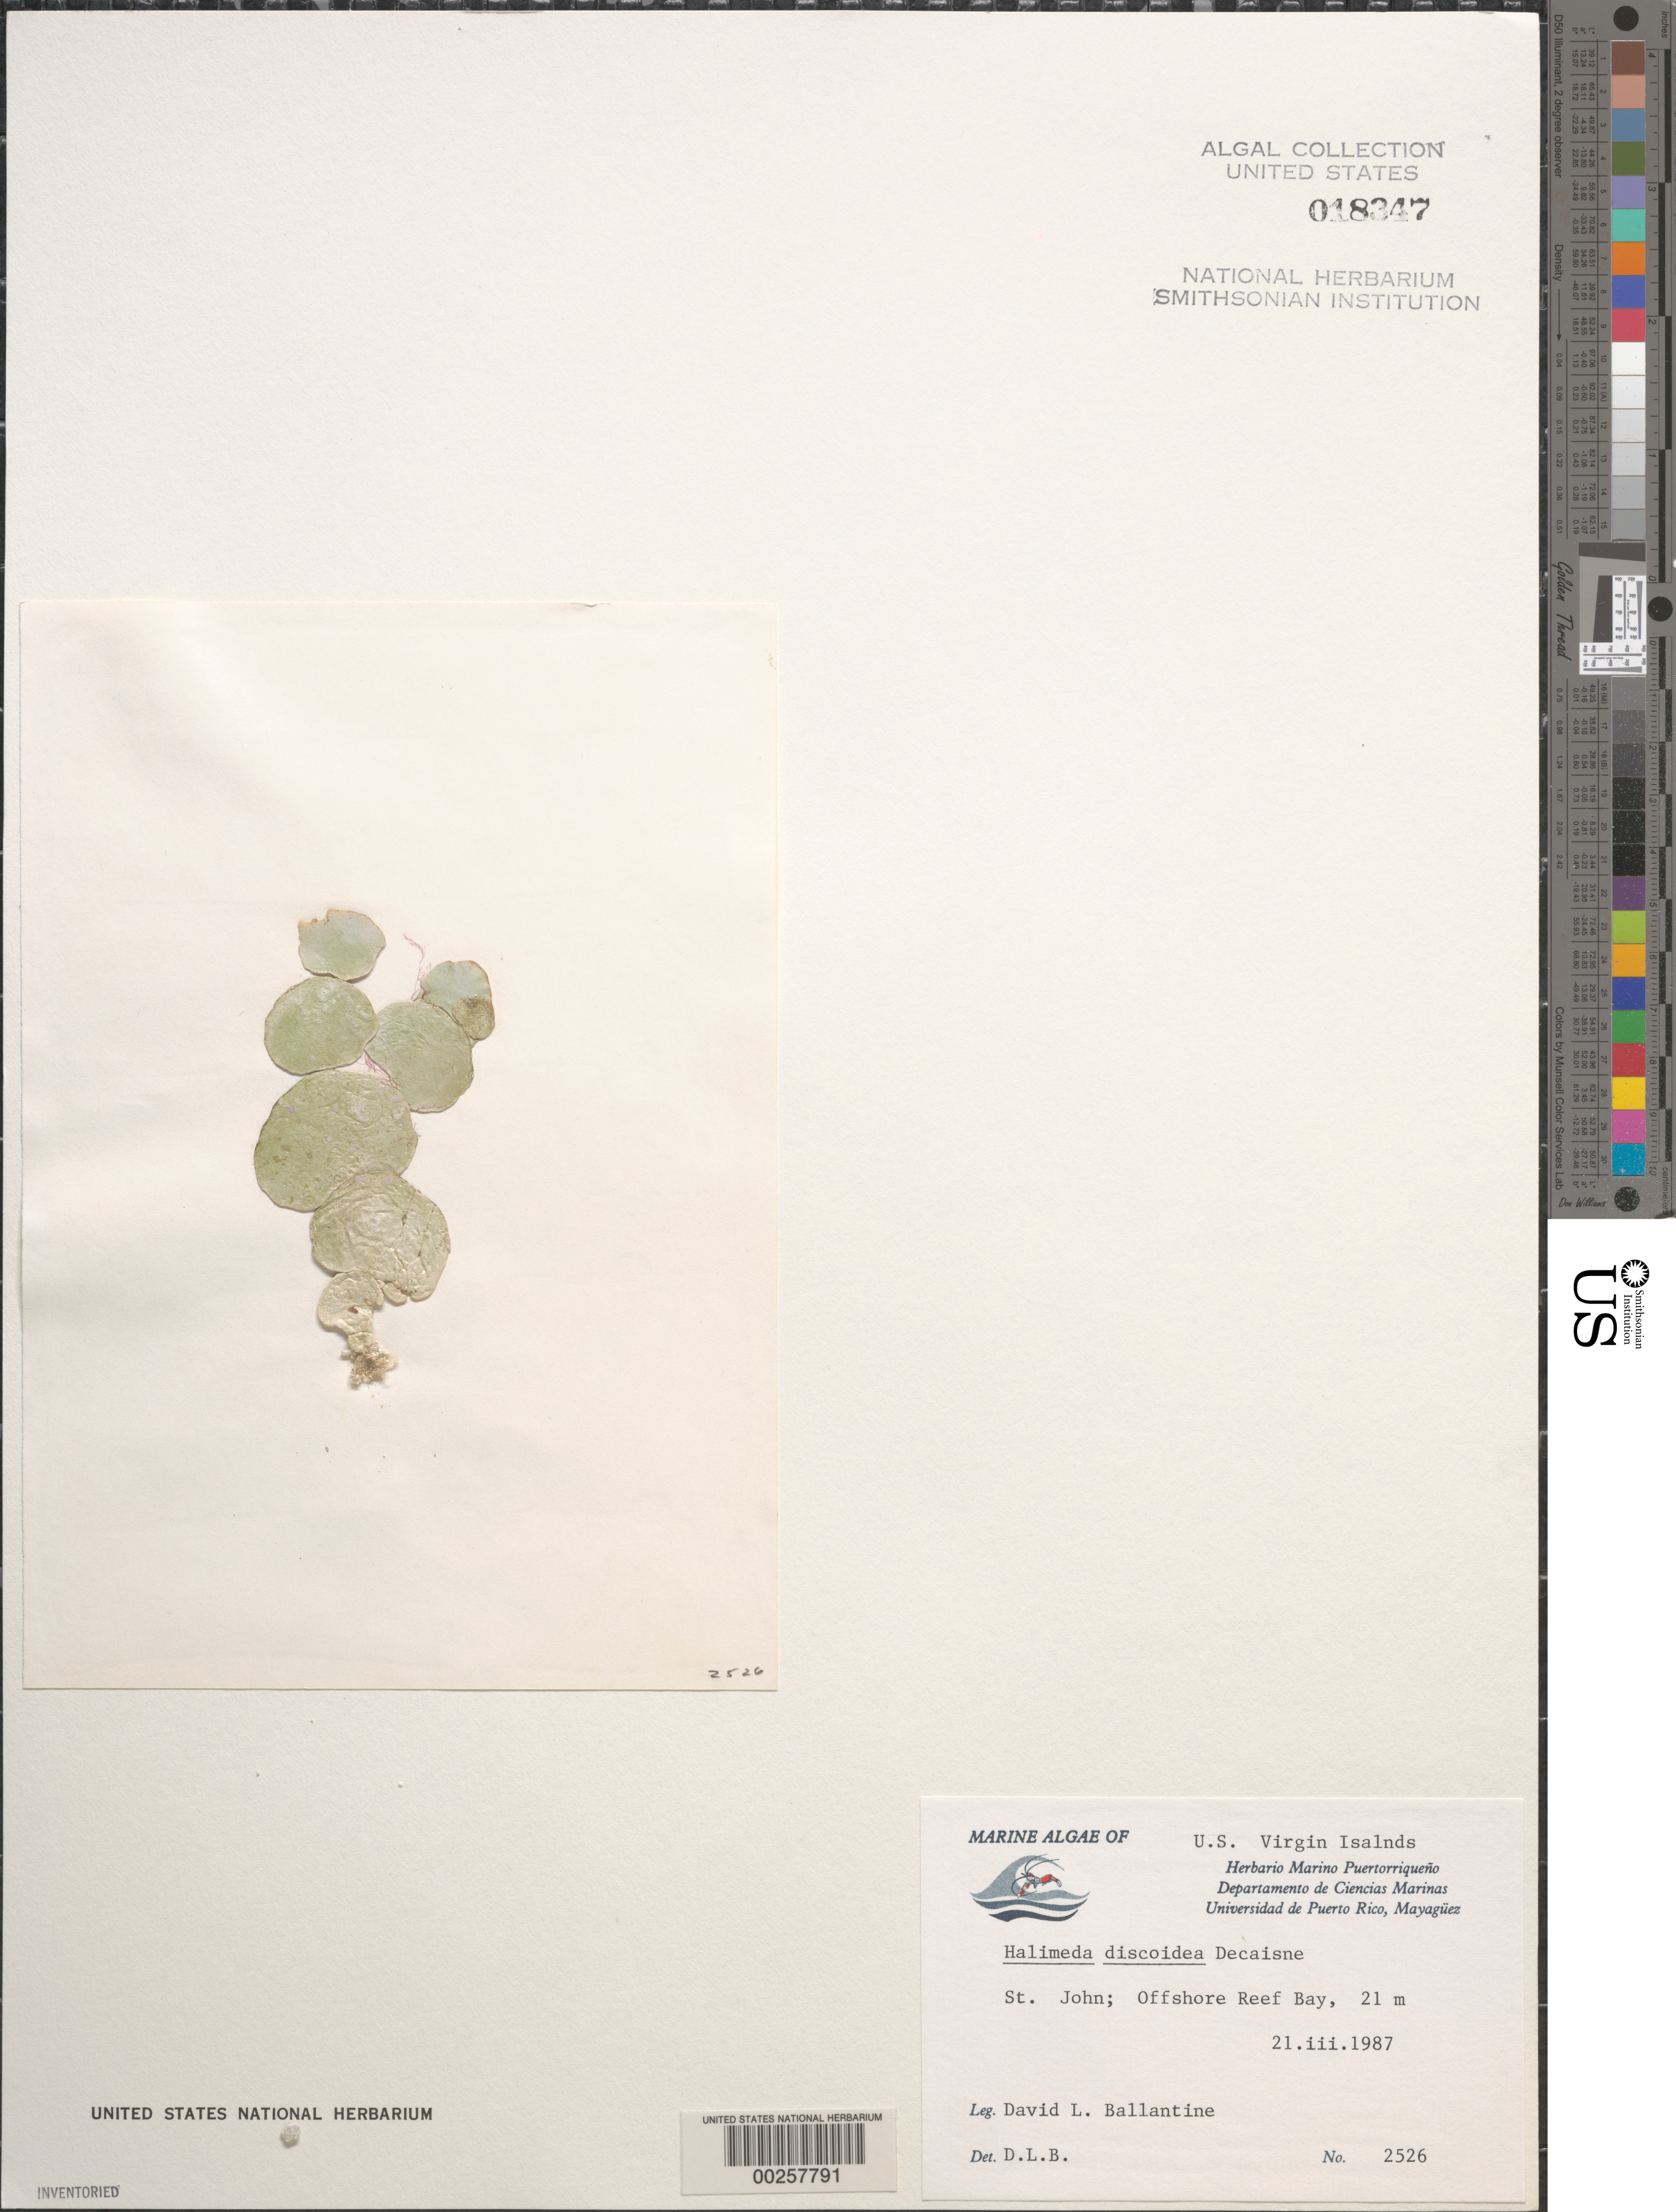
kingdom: Plantae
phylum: Chlorophyta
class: Ulvophyceae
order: Bryopsidales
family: Halimedaceae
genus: Halimeda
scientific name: Halimeda discoidea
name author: Decne.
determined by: Ballantine, D. L.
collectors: D.L. Ballantine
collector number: DLB 2526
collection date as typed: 21 Mar 1987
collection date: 1987-03-21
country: U.S. Virgin Islands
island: St. John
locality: Reef Bay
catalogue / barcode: US 18347